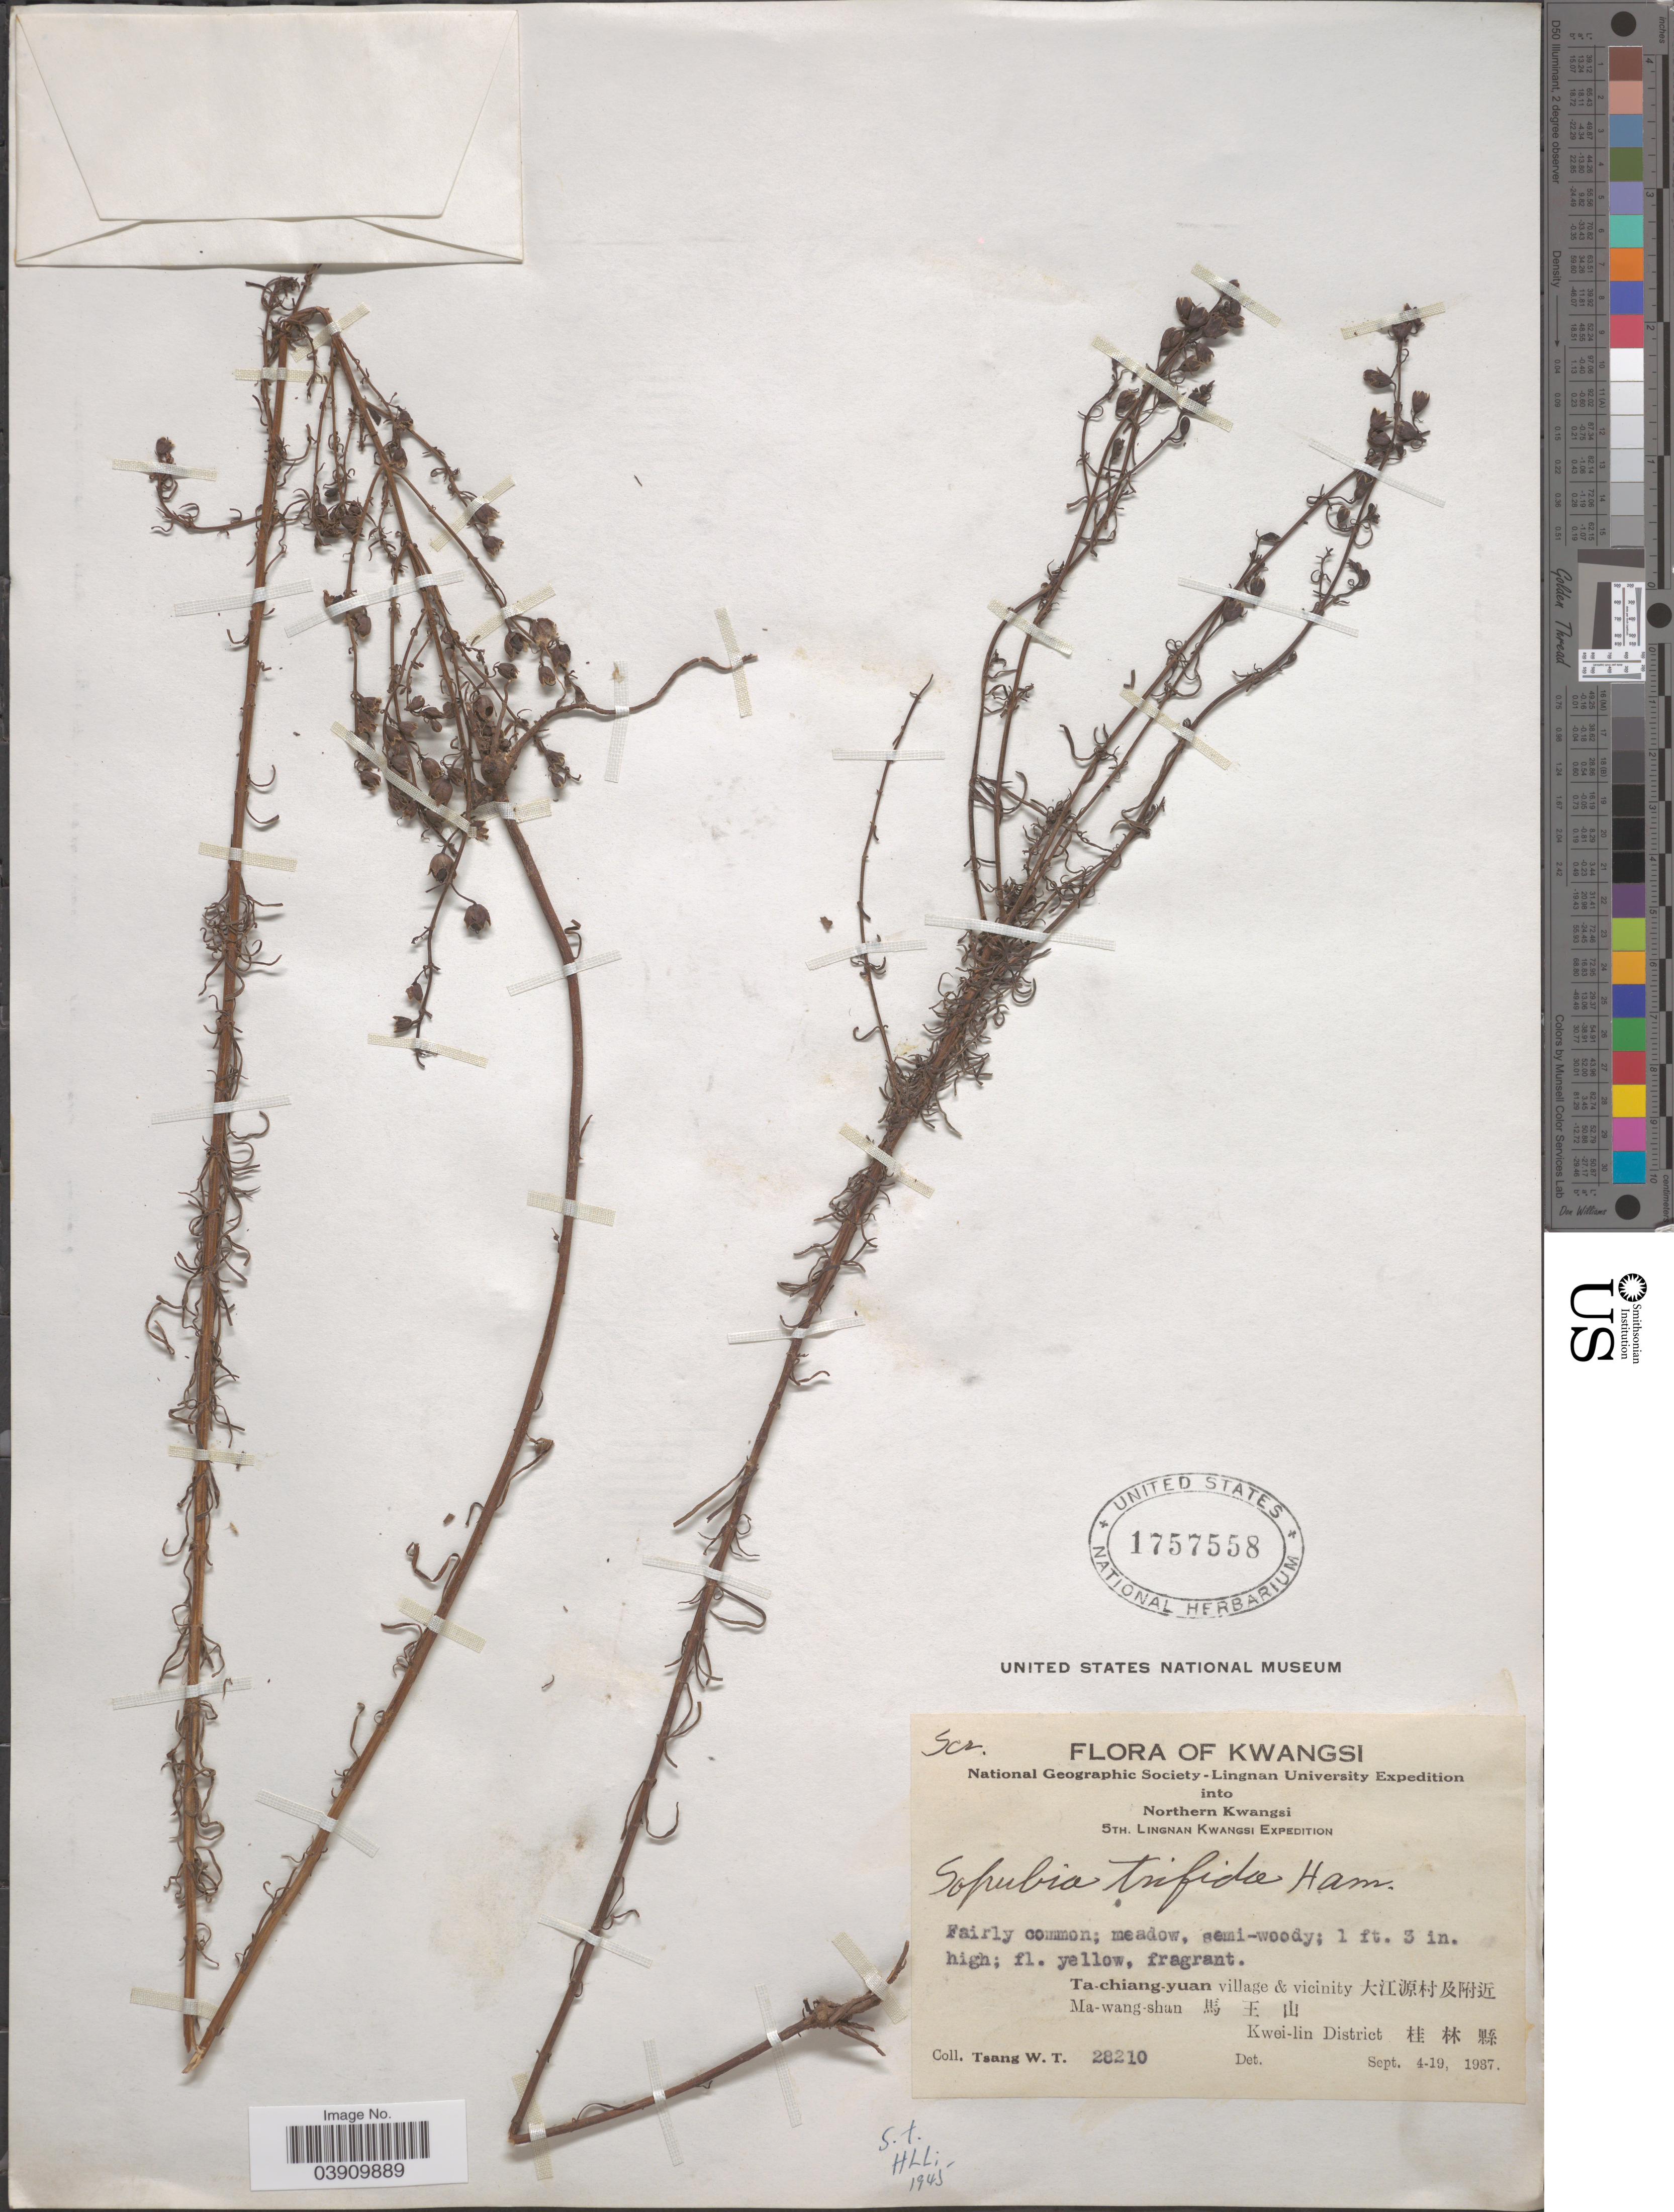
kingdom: Plantae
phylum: Tracheophyta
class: Magnoliopsida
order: Lamiales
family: Orobanchaceae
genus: Sopubia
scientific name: Sopubia trifida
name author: Buch.-Ham. ex D. Don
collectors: W. T. Tsang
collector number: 28210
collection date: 1937-09-04/1937-09-19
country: China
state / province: Guangxi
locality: Kwangsi. Northern Kwangsi. Ta-chiang-yuan village & vicinity. X. Ma-wang-shan. X. Kwei-lin District. X.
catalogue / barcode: US 1757558